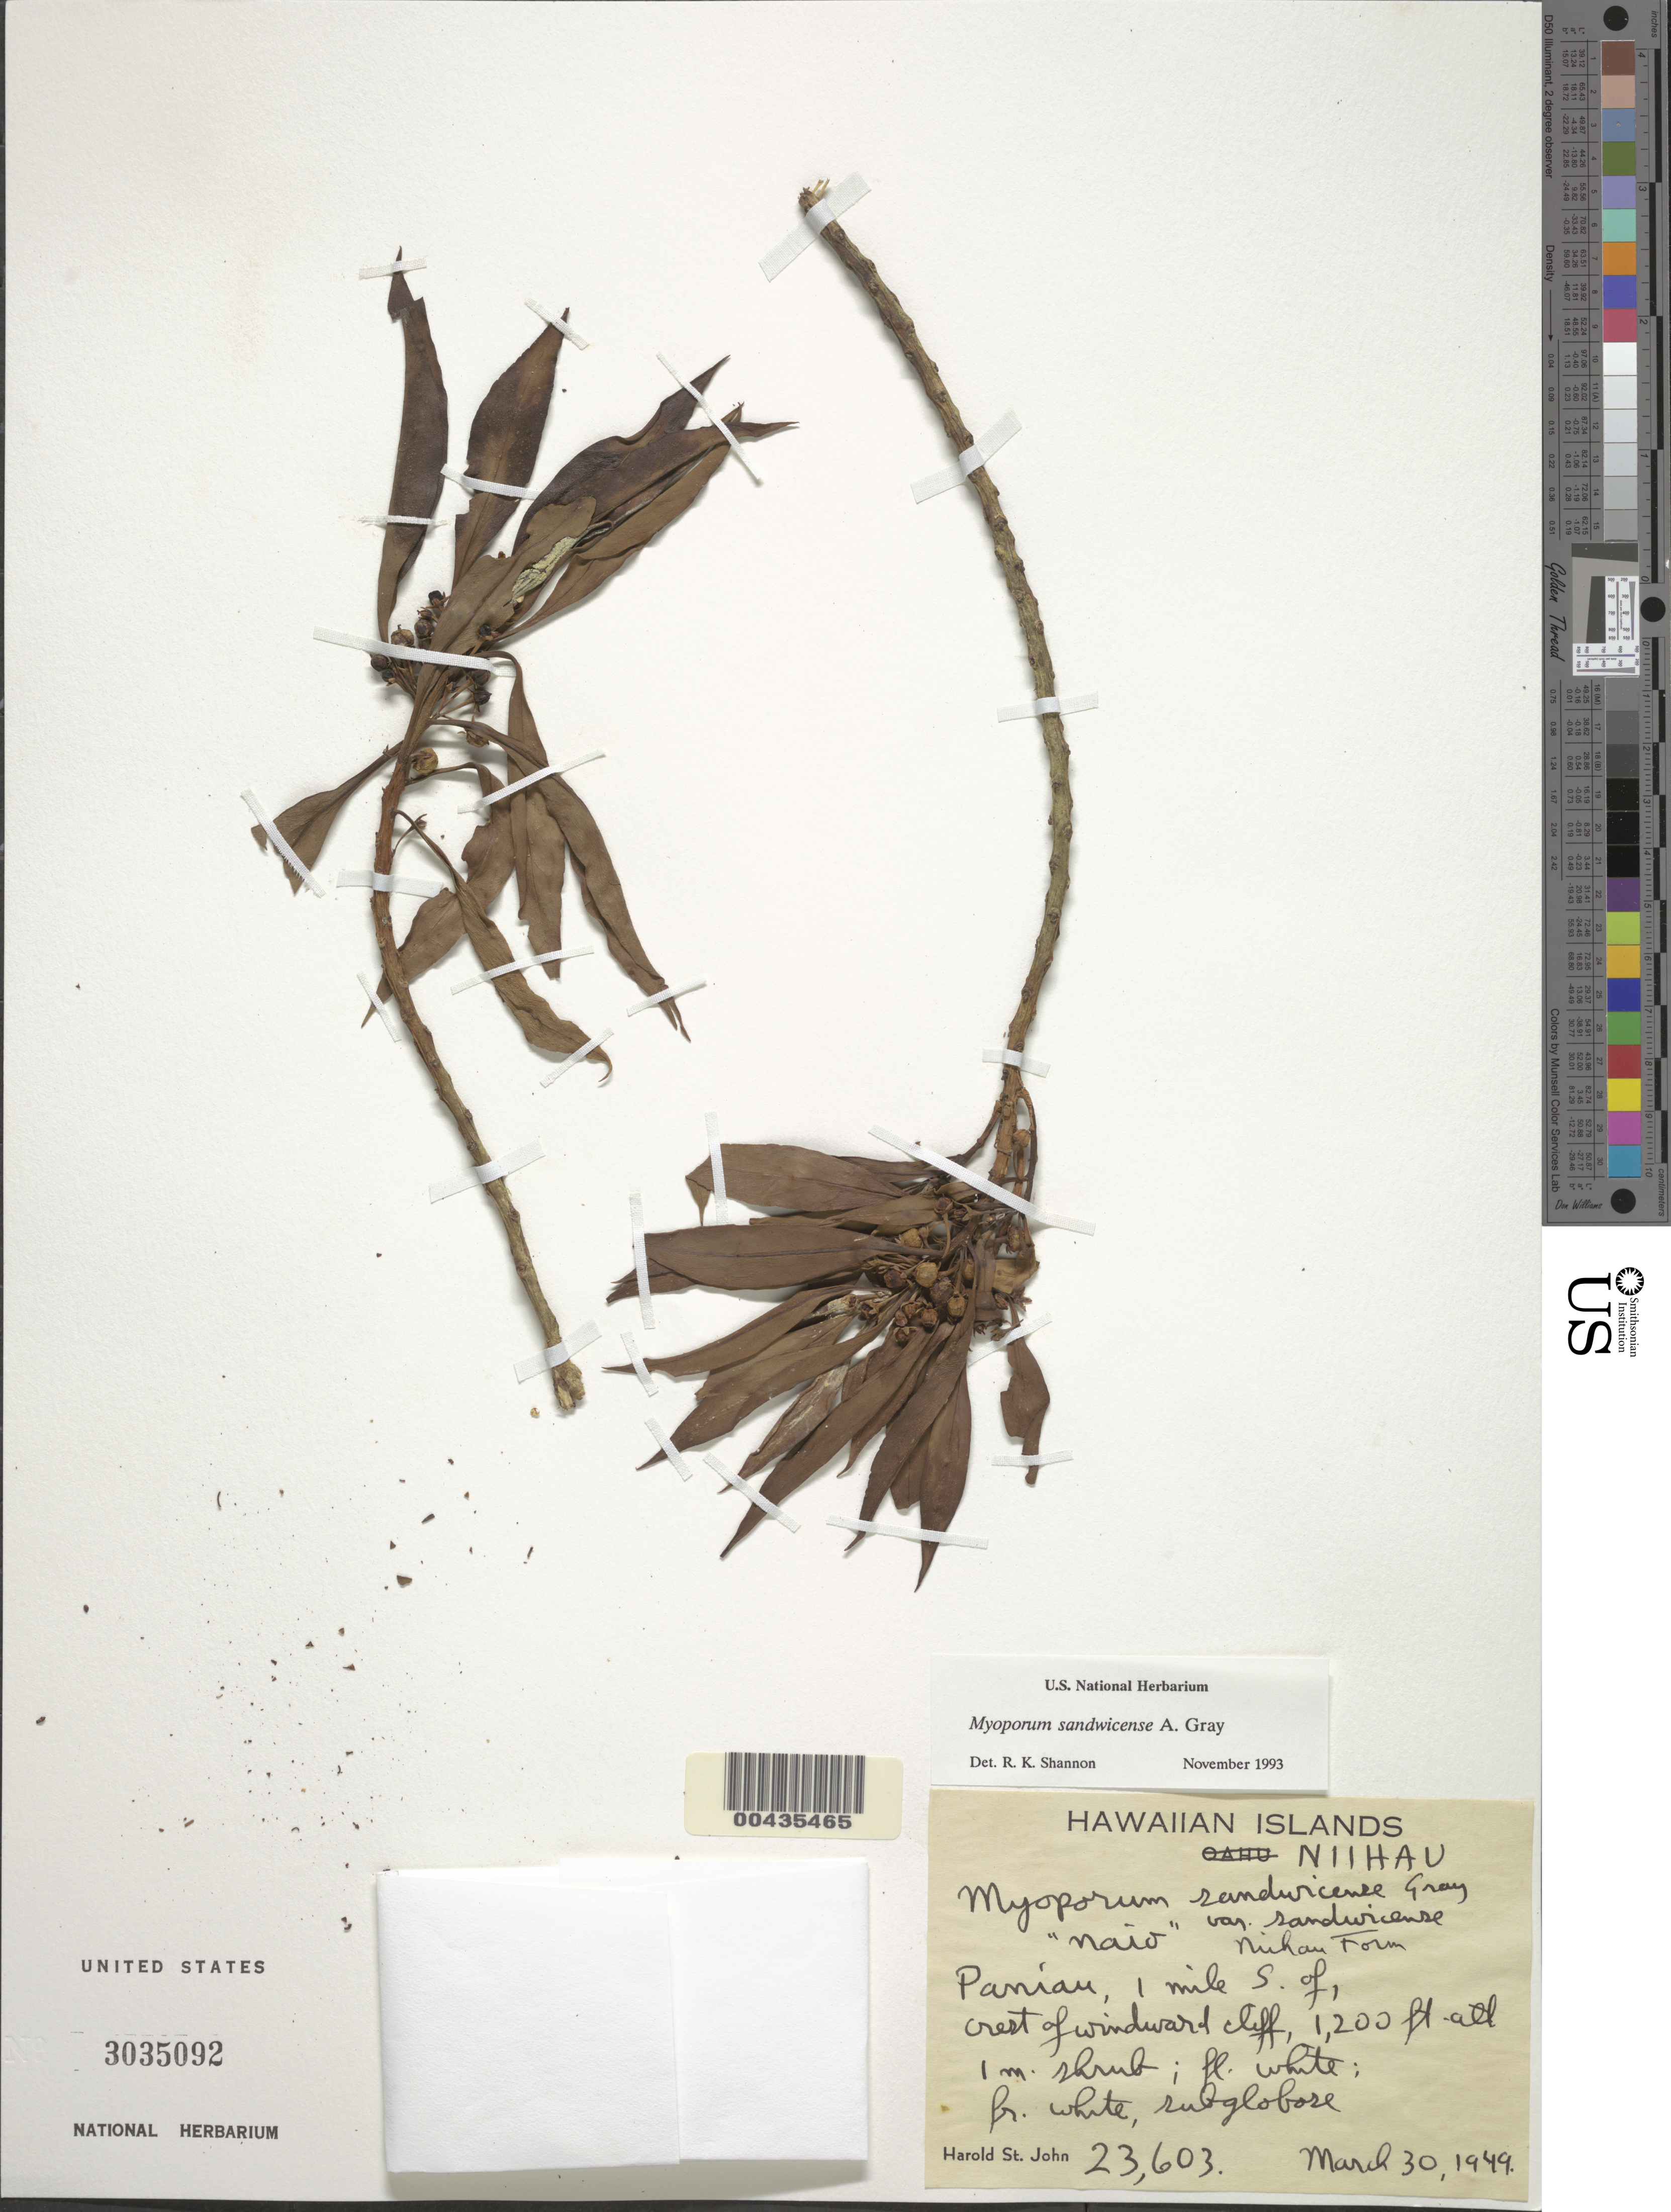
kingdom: Plantae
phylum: Tracheophyta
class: Magnoliopsida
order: Lamiales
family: Scrophulariaceae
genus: Myoporum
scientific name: Myoporum sandwicense subsp. sandwicense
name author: A. Gray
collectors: H. St. John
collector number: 23603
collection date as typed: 30 Mar 1949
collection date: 1949-03-30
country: United States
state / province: Hawaii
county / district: Kauai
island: Ni'ihau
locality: Paniau, 1 mi S of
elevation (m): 366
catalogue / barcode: US 3035092